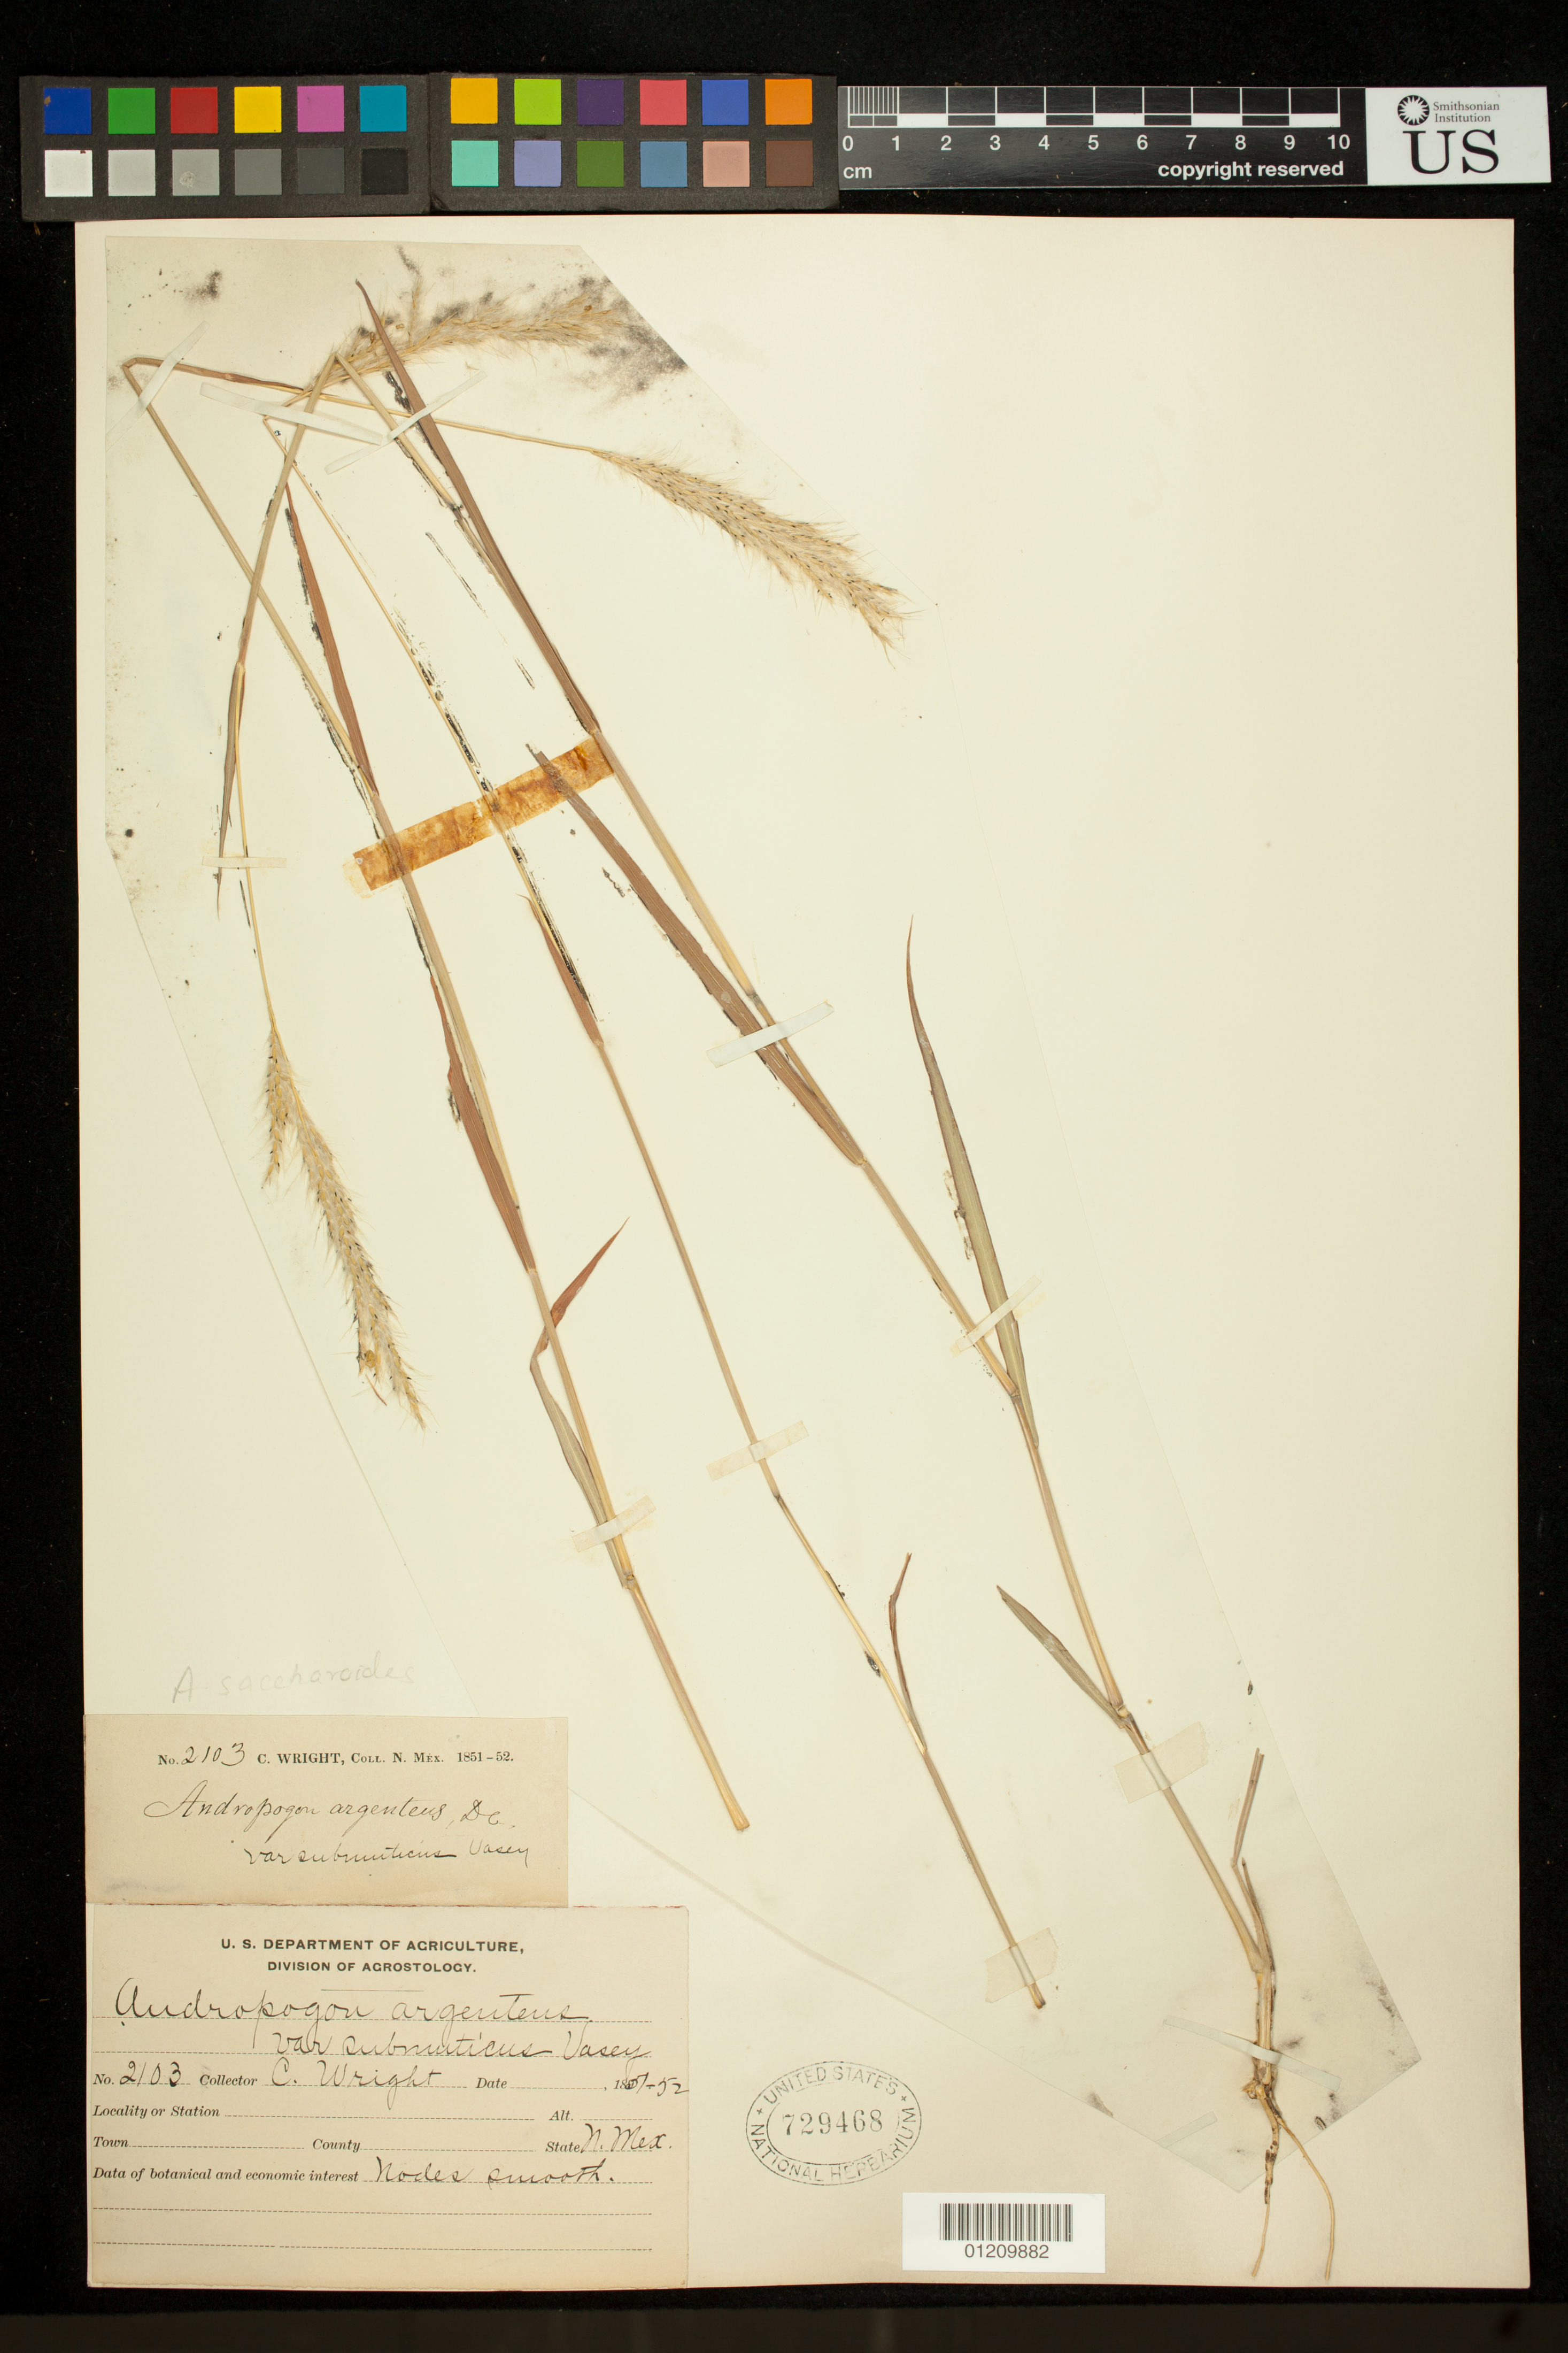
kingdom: Plantae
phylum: Tracheophyta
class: Liliopsida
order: Poales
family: Poaceae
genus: Andropogon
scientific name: Andropogon saccharoides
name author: Sw.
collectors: C. Wright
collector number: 2103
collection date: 1851/1852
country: United States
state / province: New Mexico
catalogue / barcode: US 729468